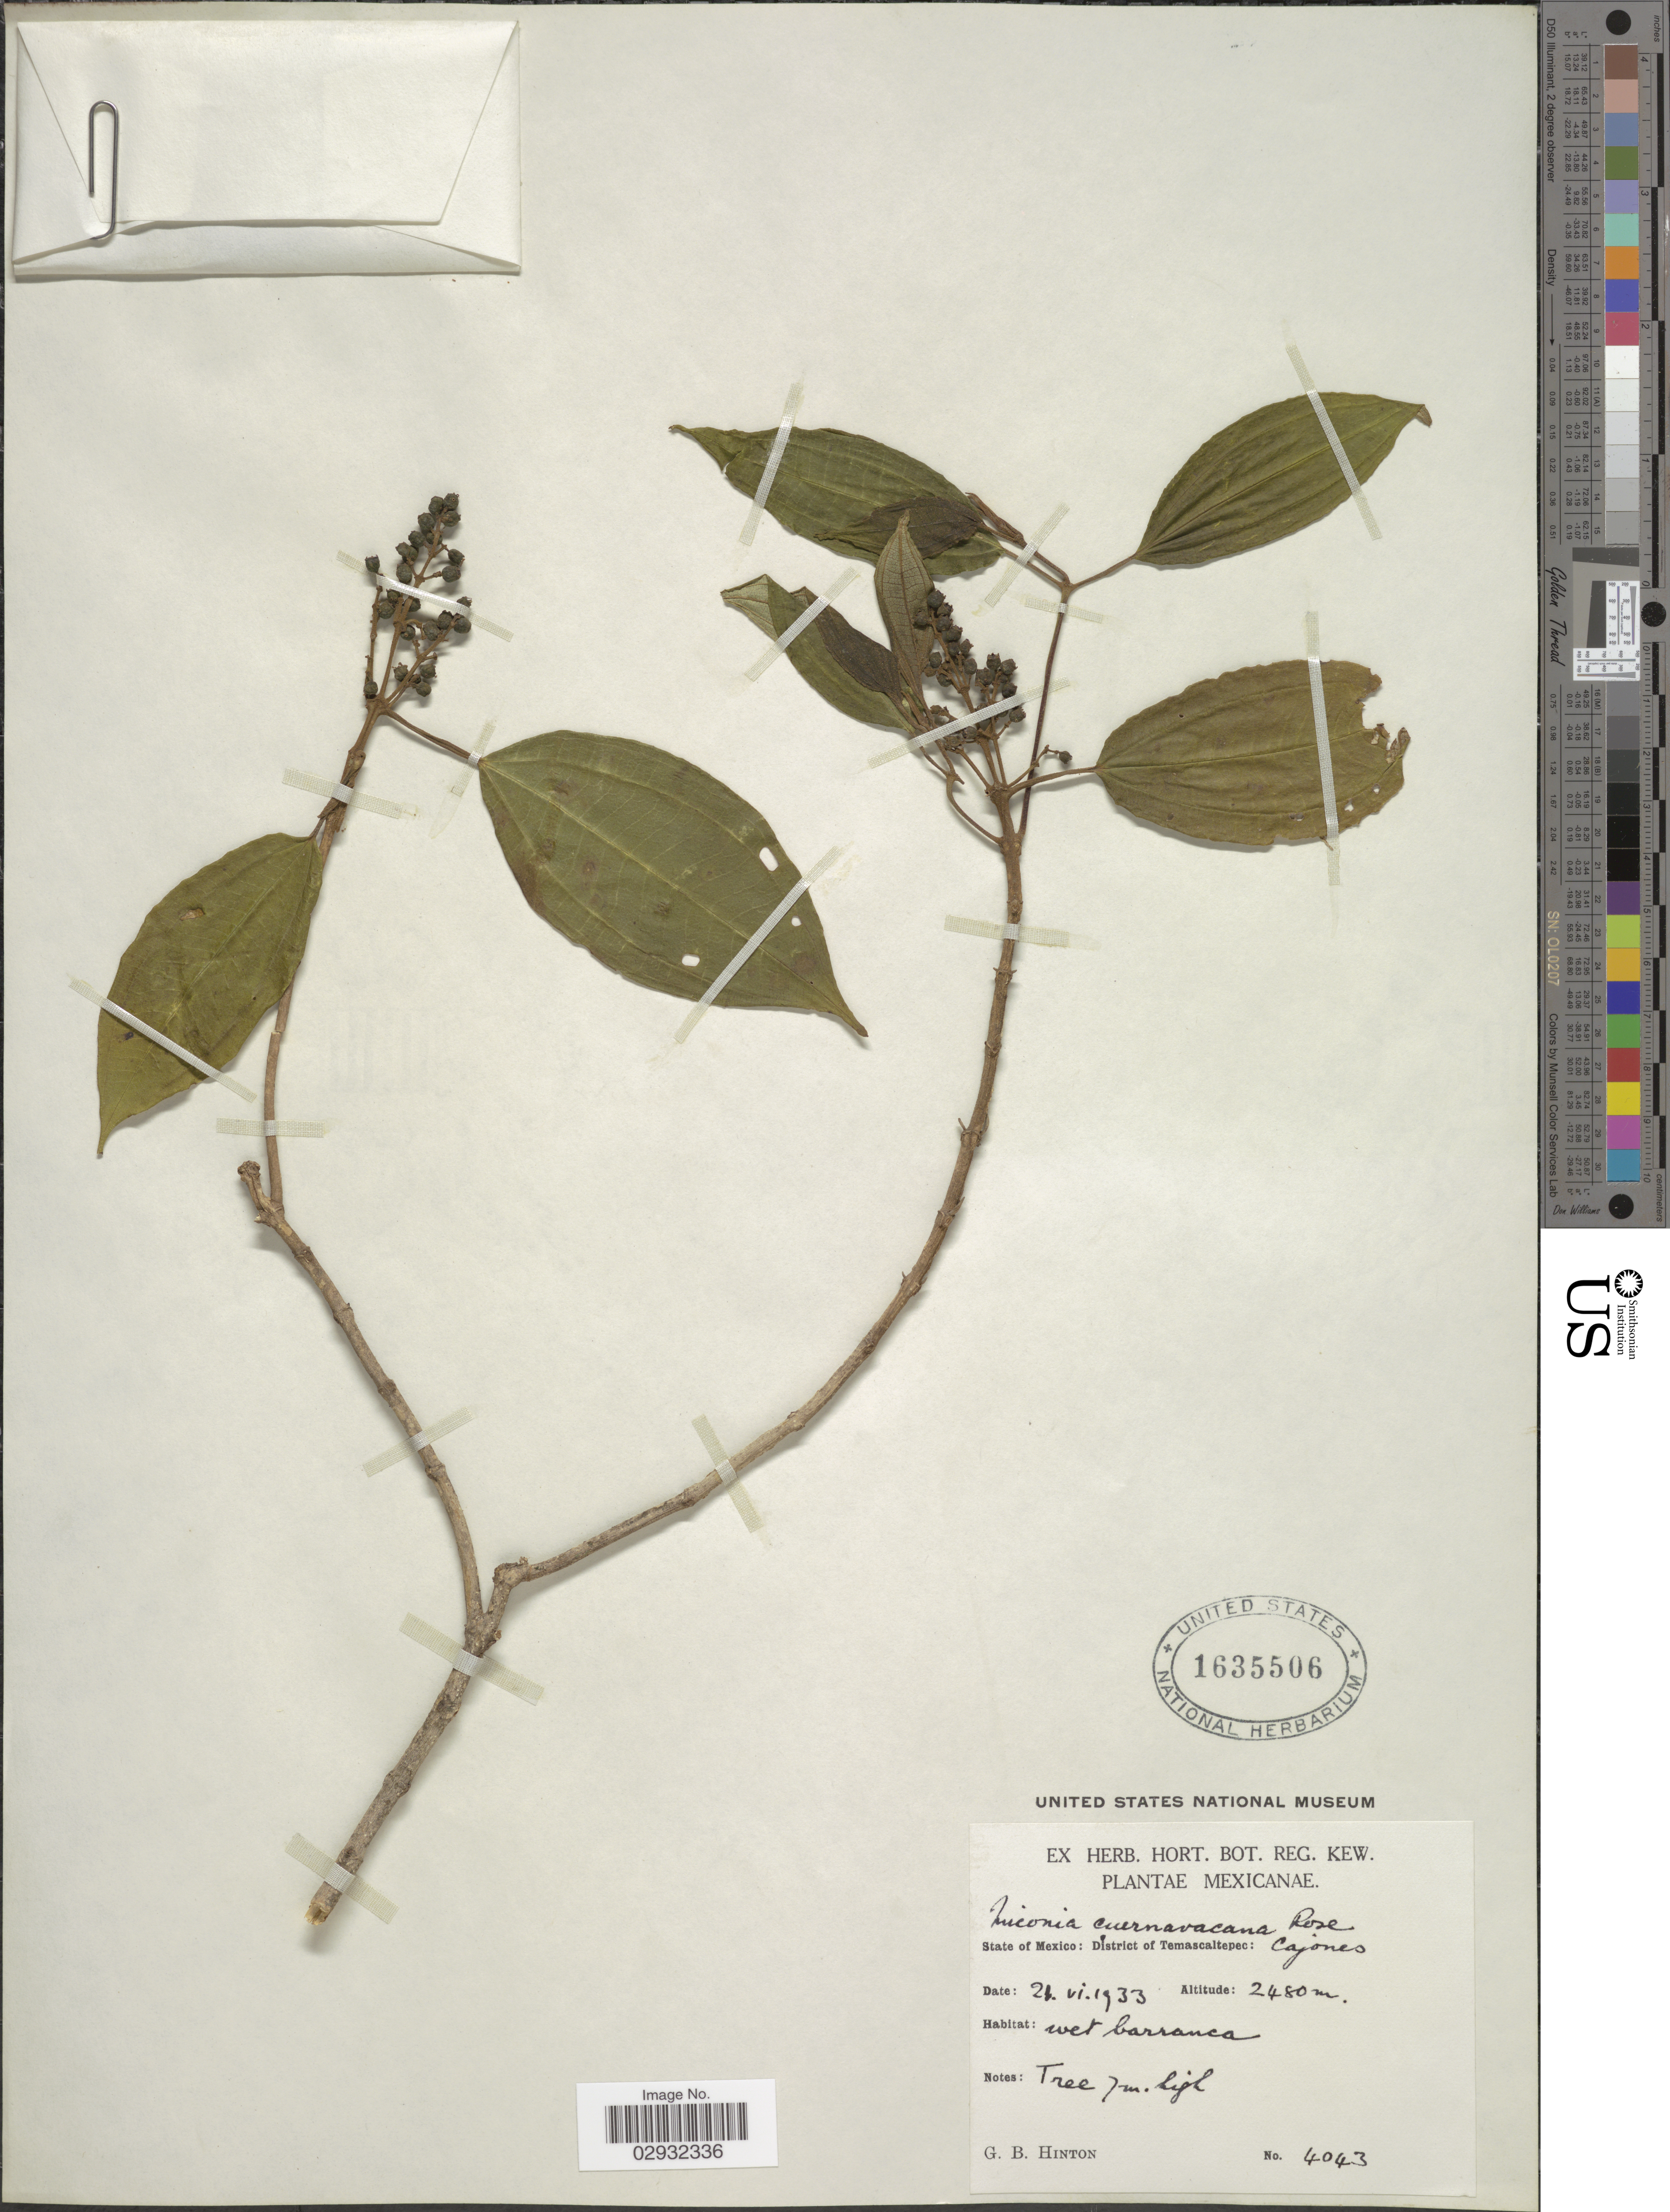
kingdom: Plantae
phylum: Tracheophyta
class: Magnoliopsida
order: Myrtales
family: Melastomataceae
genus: Miconia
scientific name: Miconia cuernavacana Rose, ined.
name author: Rose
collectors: G. B. Hinton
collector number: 4043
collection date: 1933-06-21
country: Mexico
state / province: México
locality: District of Temascaltepec: Rose Cajones.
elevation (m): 2480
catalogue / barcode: US 1635506